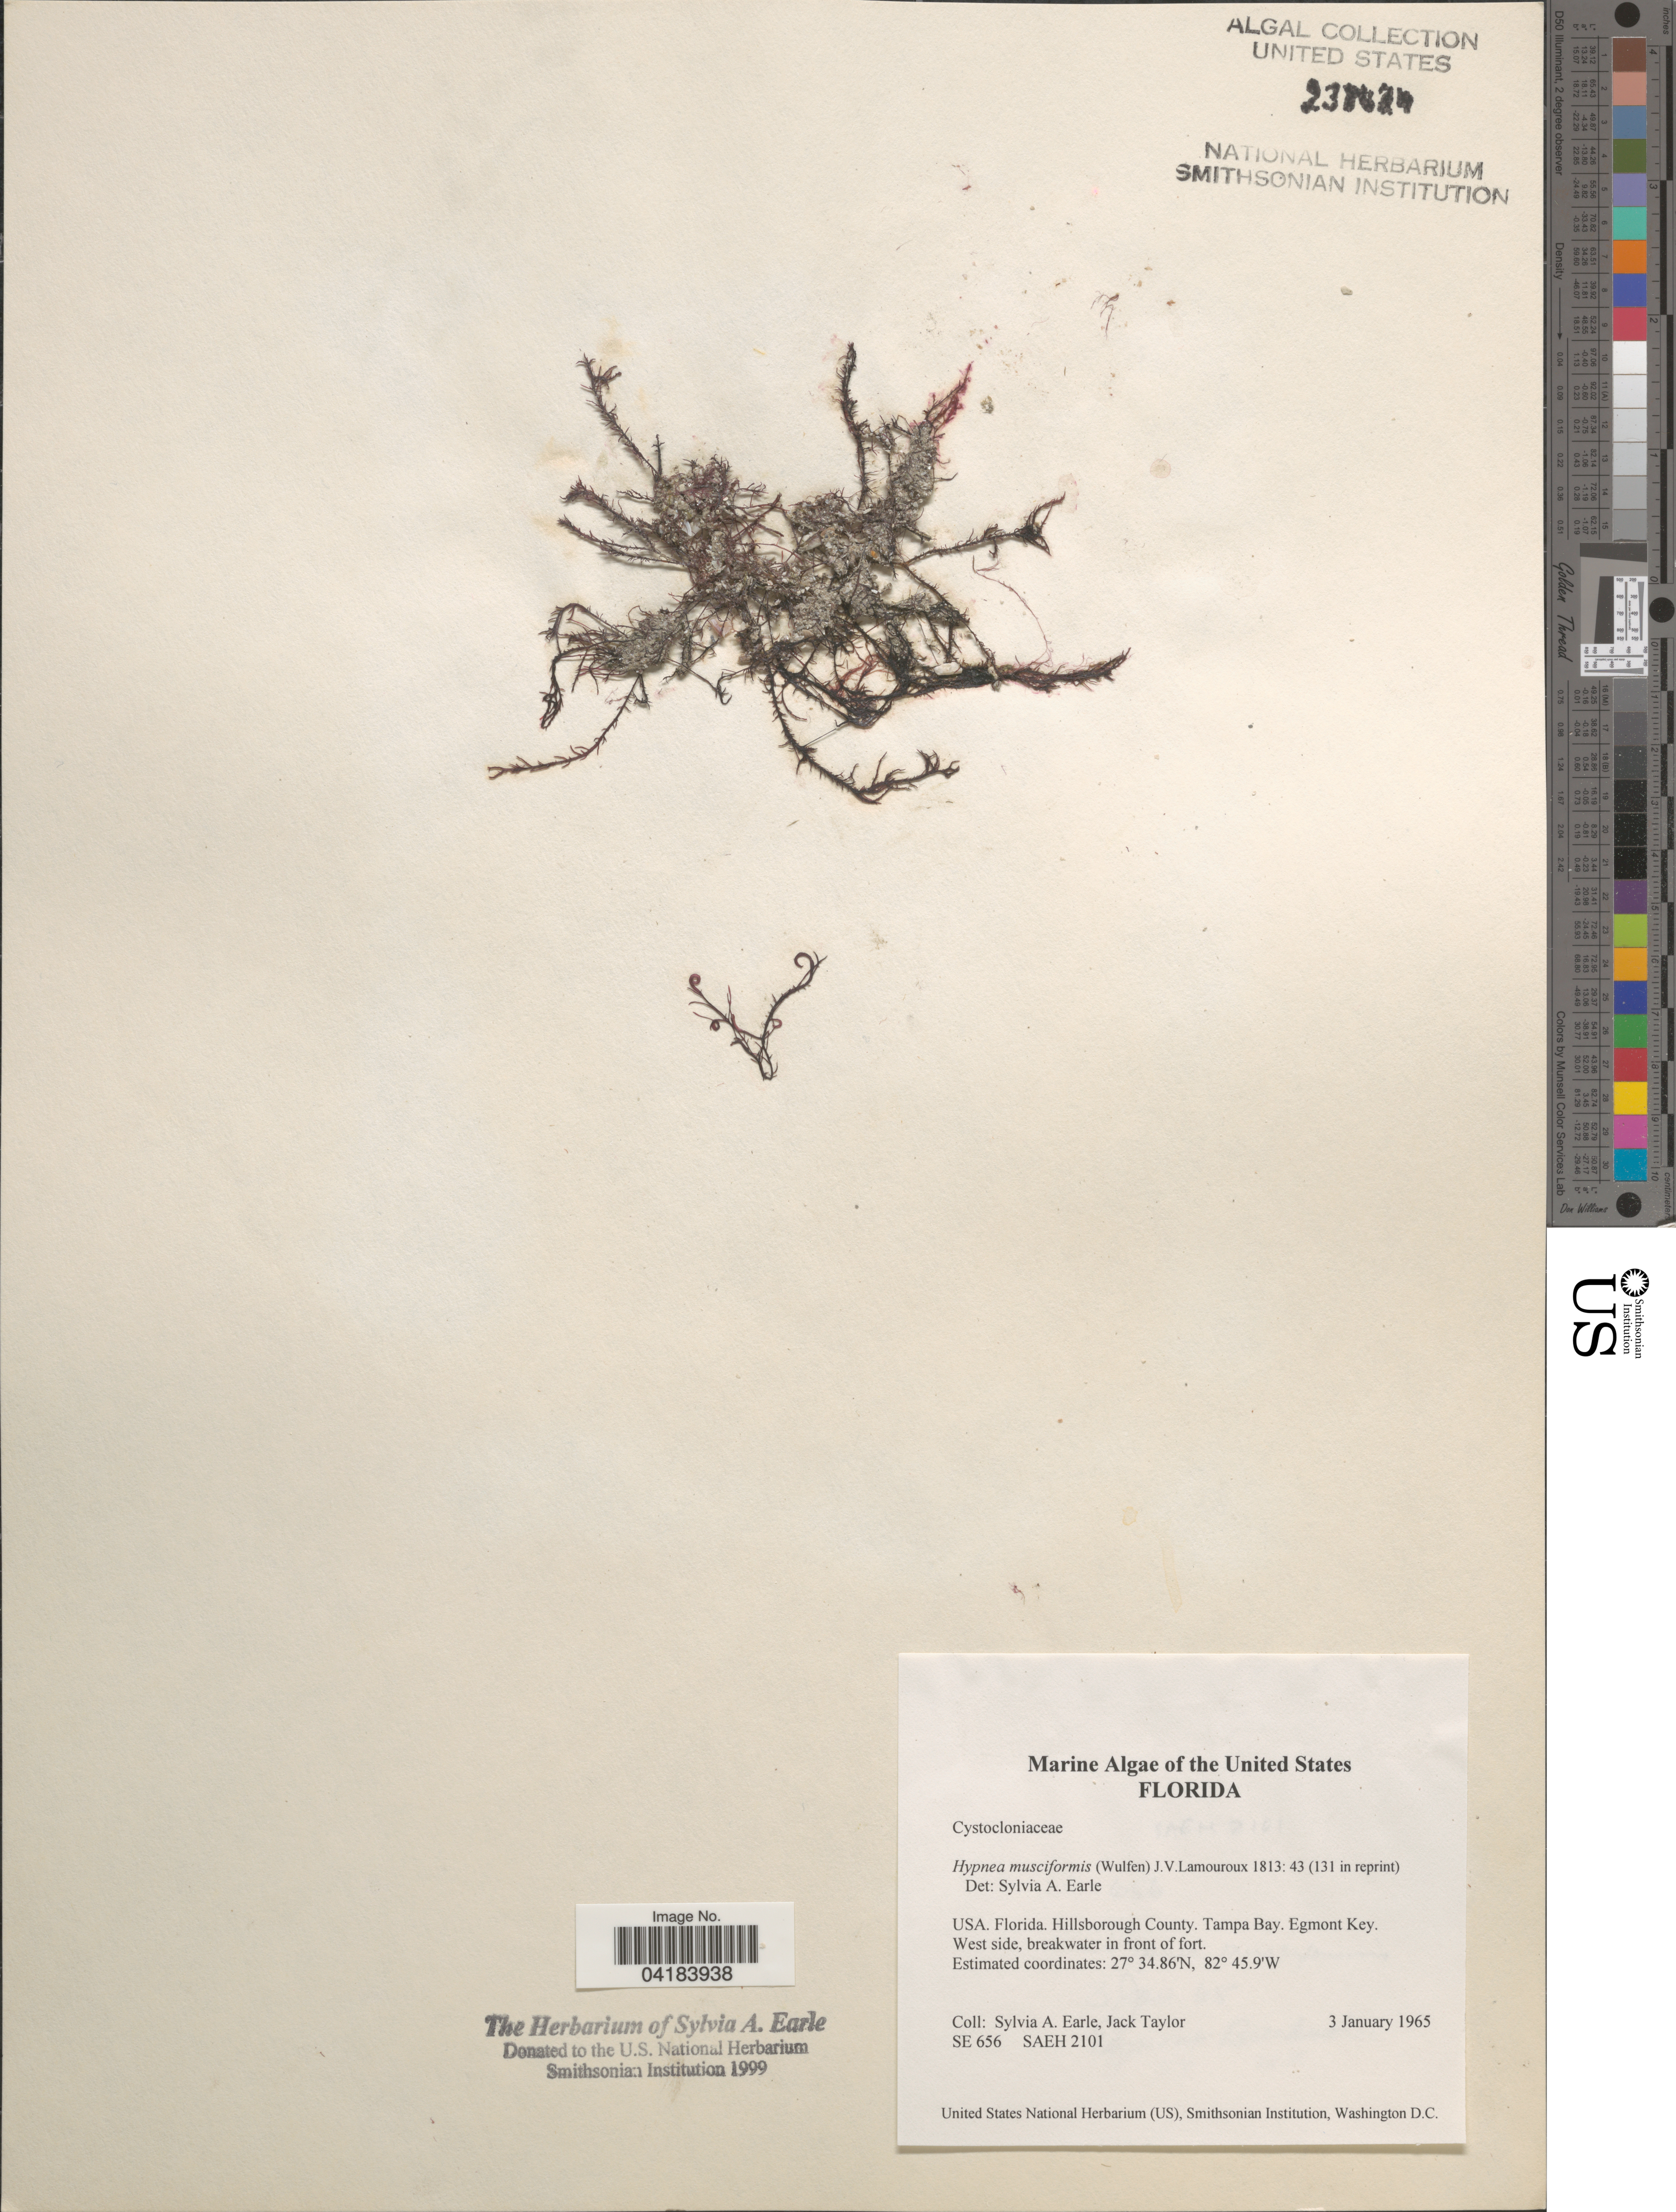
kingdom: Plantae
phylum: Rhodophyta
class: Florideophyceae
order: Gigartinales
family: Cystocloniaceae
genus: Hypnea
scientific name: Hypnea musciformis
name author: (Wulfen) J.V.Lamouroux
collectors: S. A. Earle & J. Taylor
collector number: SE656/SAEH2101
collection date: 1965-01-03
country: United States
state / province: Florida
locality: Hillsborough County. Tampa Bay. Egmont Key. West side, breakwater in front of fort.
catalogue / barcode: US 237424